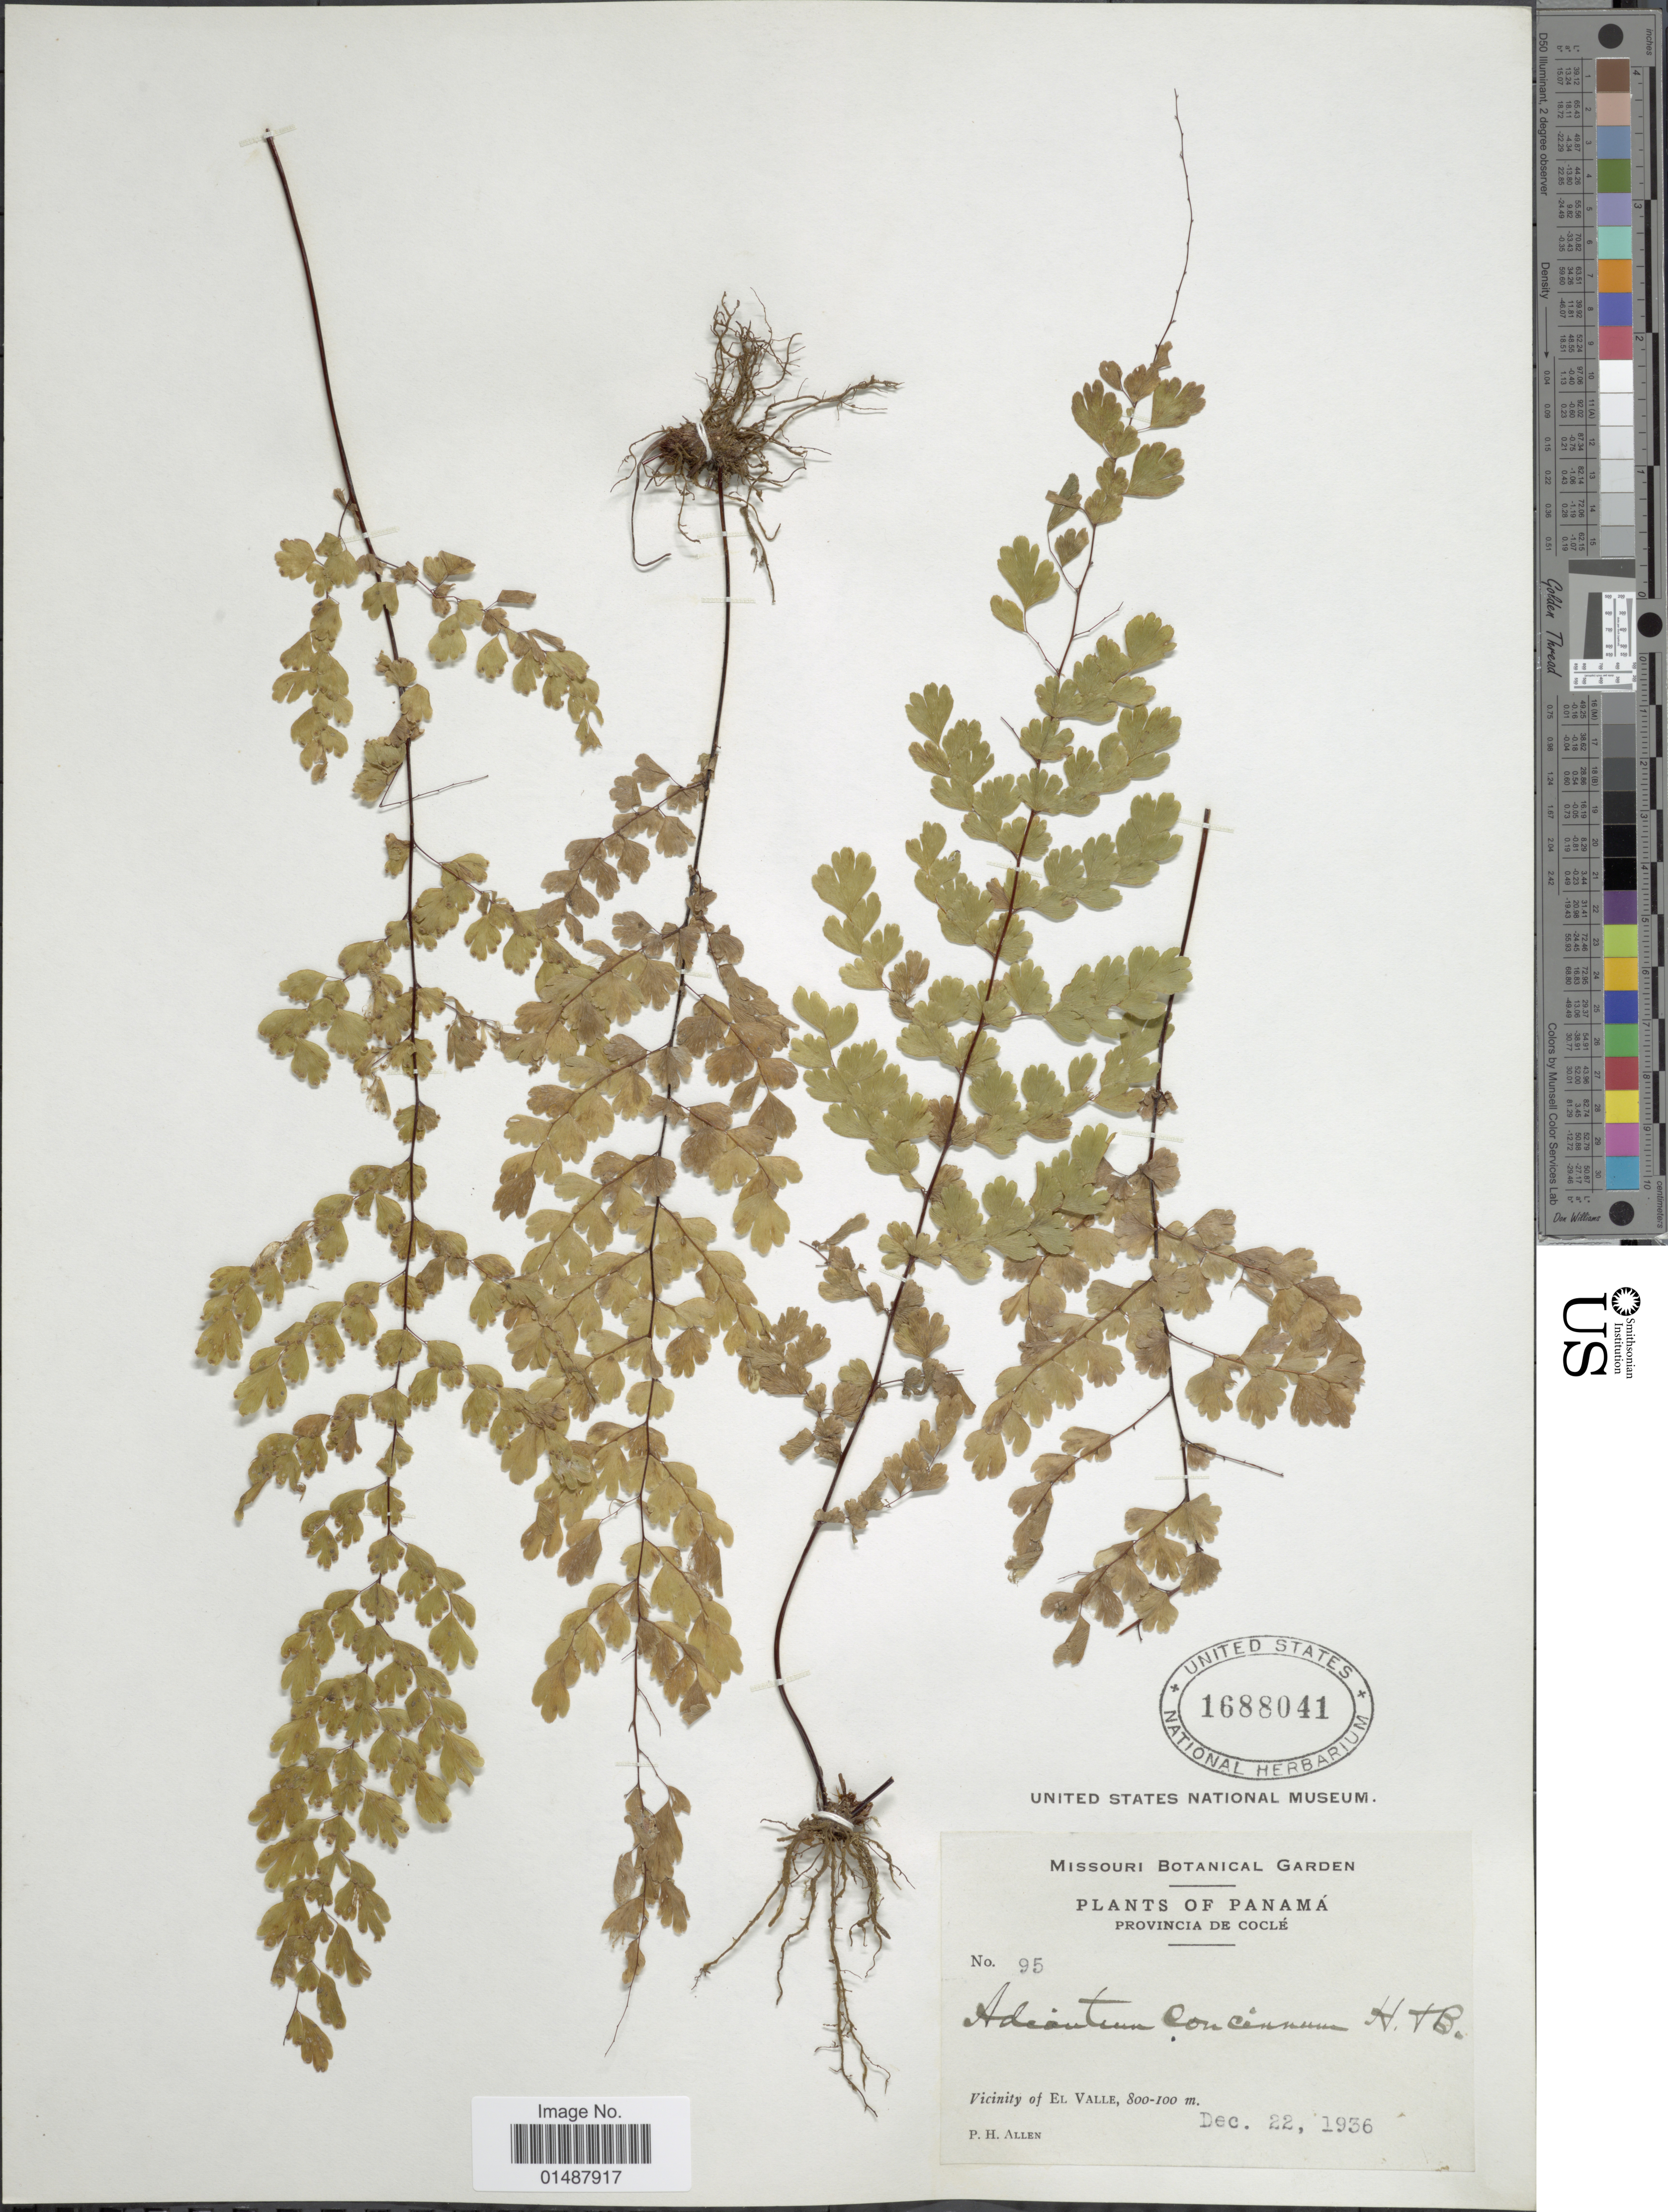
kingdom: Plantae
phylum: Tracheophyta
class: Polypodiopsida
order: Polypodiales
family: Pteridaceae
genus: Adiantum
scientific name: Adiantum concinnum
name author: Humb. & Bonpl. ex Willd.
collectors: P. H. Allen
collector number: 95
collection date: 1936-12-22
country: Panama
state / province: Coclé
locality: Vicinity of El Valle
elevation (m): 100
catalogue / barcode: US 1688041